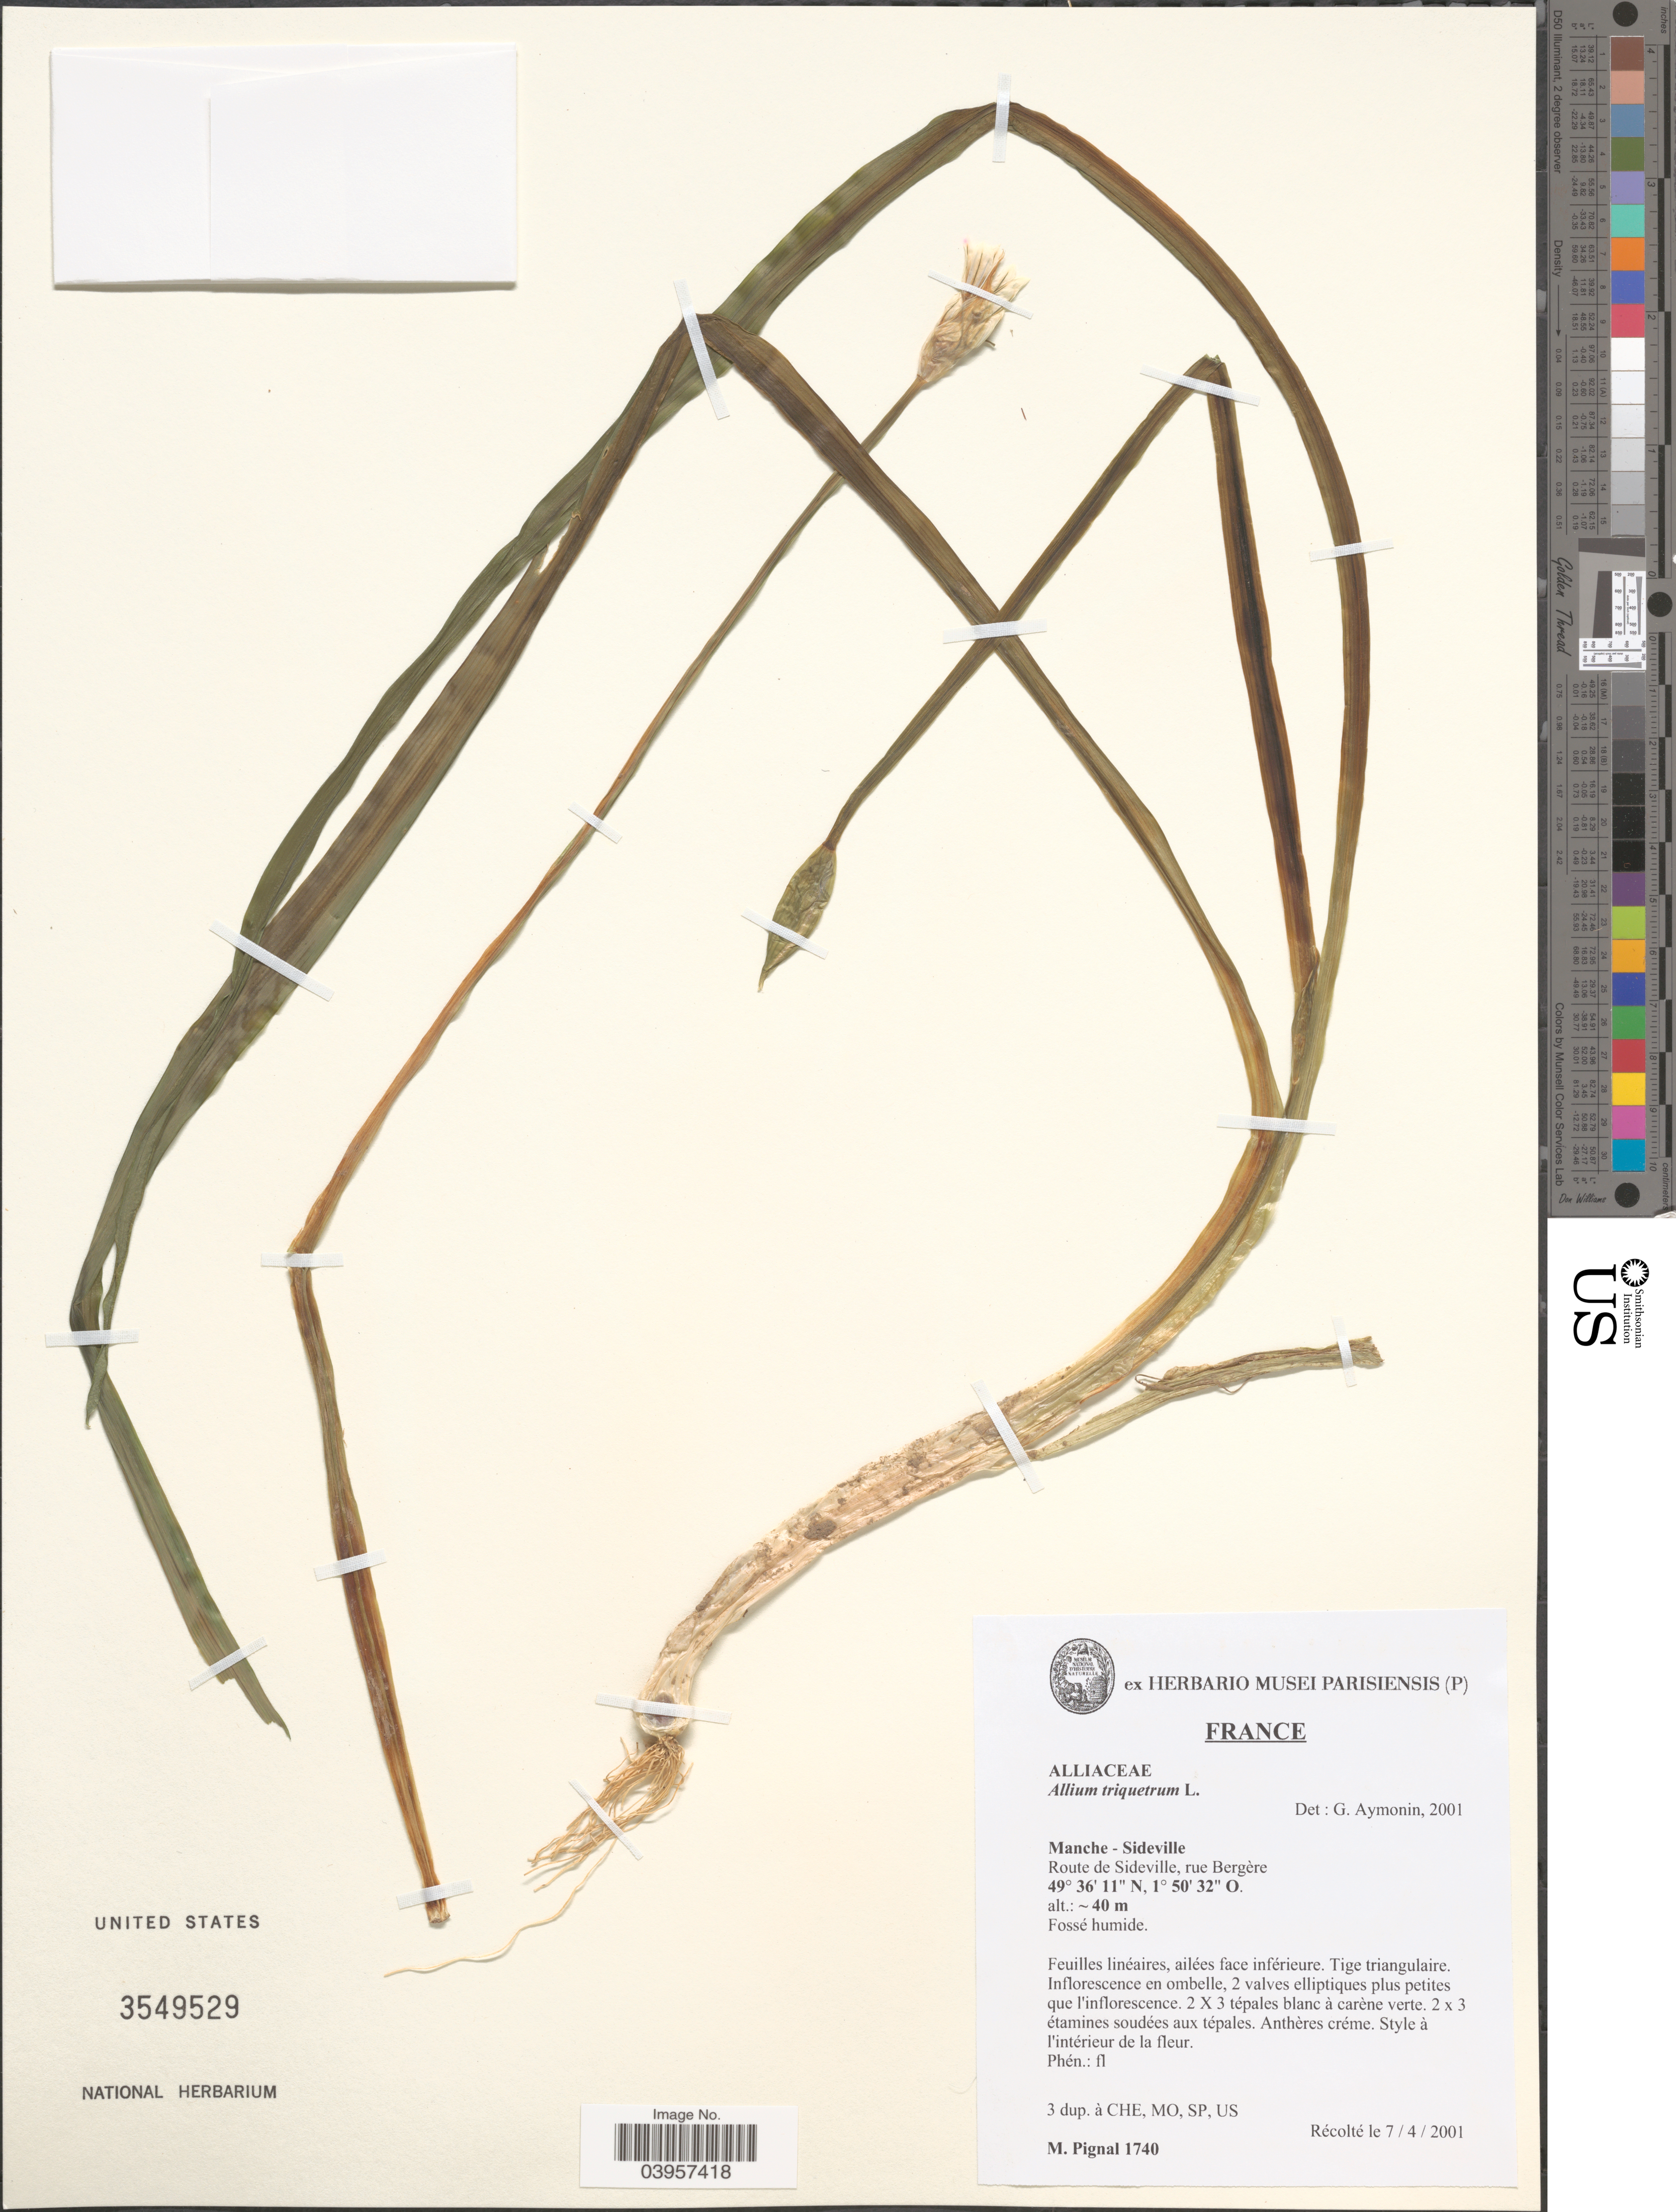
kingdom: Plantae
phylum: Tracheophyta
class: Liliopsida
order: Asparagales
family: Amaryllidaceae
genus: Allium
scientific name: Allium triquetrum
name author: L.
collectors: M. Pignal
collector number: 1740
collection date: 2001-04-07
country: France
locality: Manche - Sideville. Route de Sideville, rue Bergère.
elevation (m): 40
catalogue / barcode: US 3549529